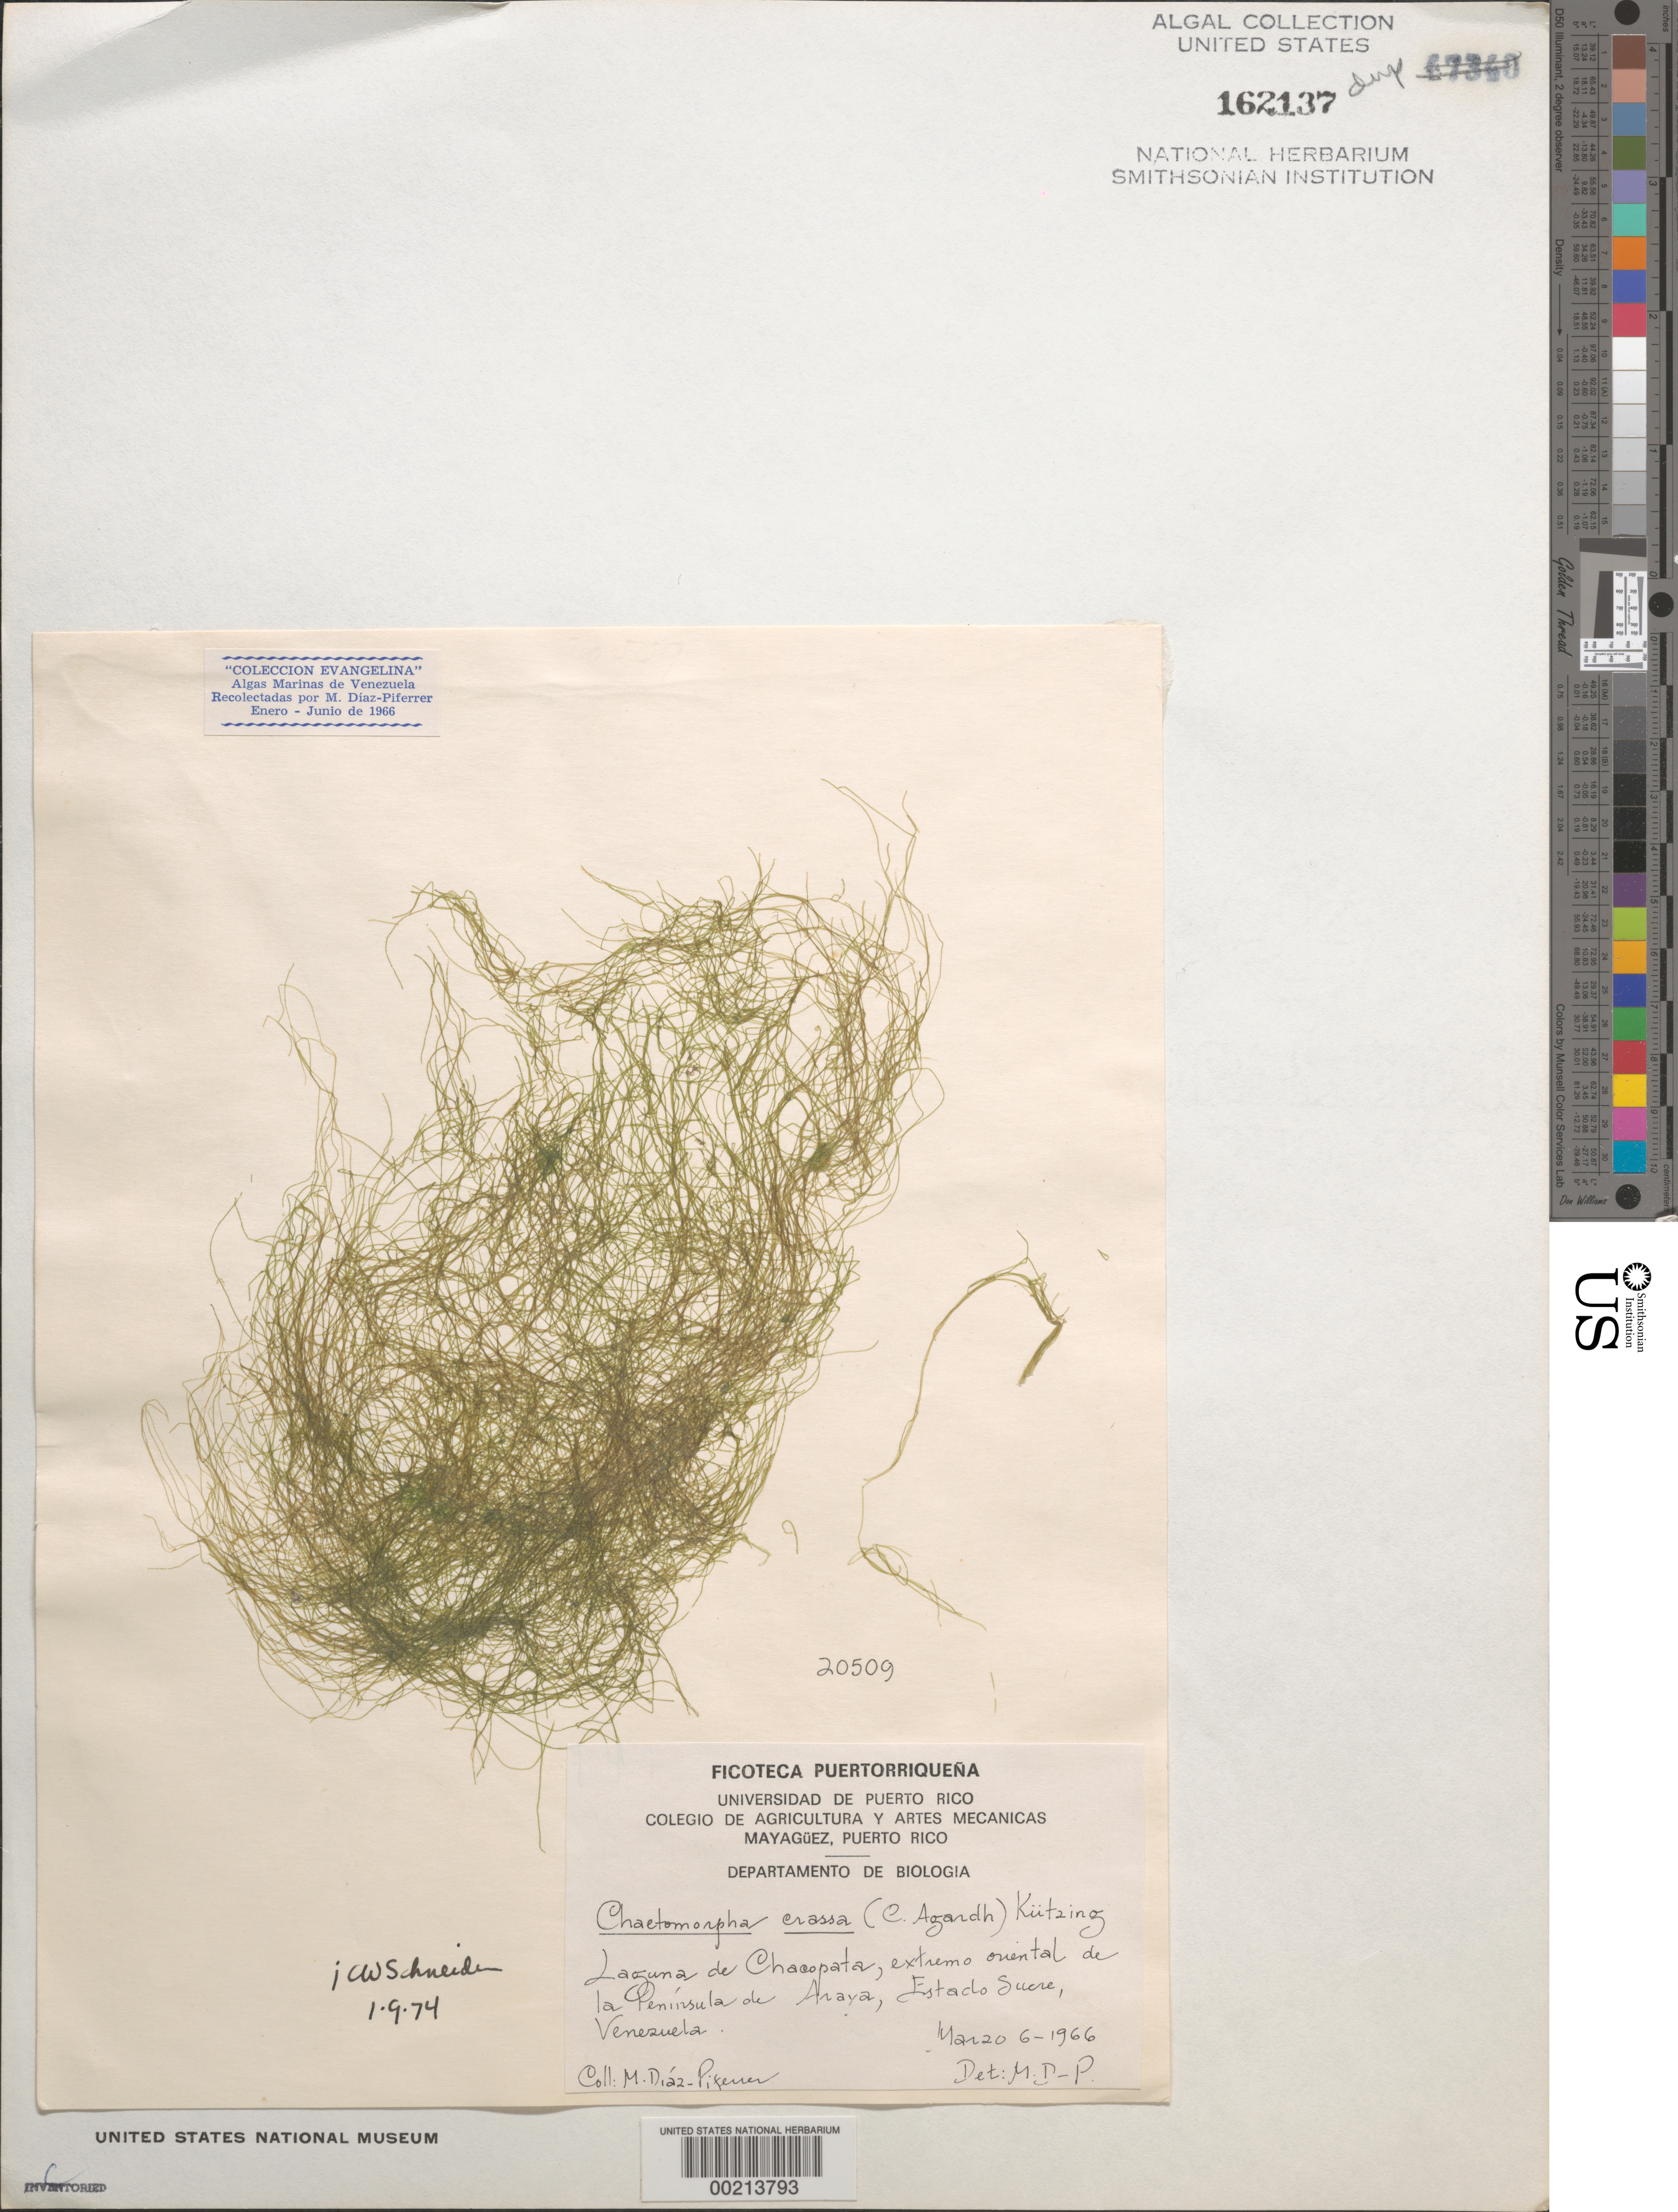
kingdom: Plantae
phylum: Chlorophyta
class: Ulvophyceae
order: Cladophorales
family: Cladophoraceae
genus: Chaetomorpha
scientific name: Chaetomorpha aerea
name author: (Dillwyn) Kütz.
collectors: M. Diaz-Piferrer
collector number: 20509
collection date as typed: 06 Mar 1966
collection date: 1966-03-06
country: Venezuela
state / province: Sucre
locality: Laguna de chacopata, peninsula de araya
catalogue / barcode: US 162137